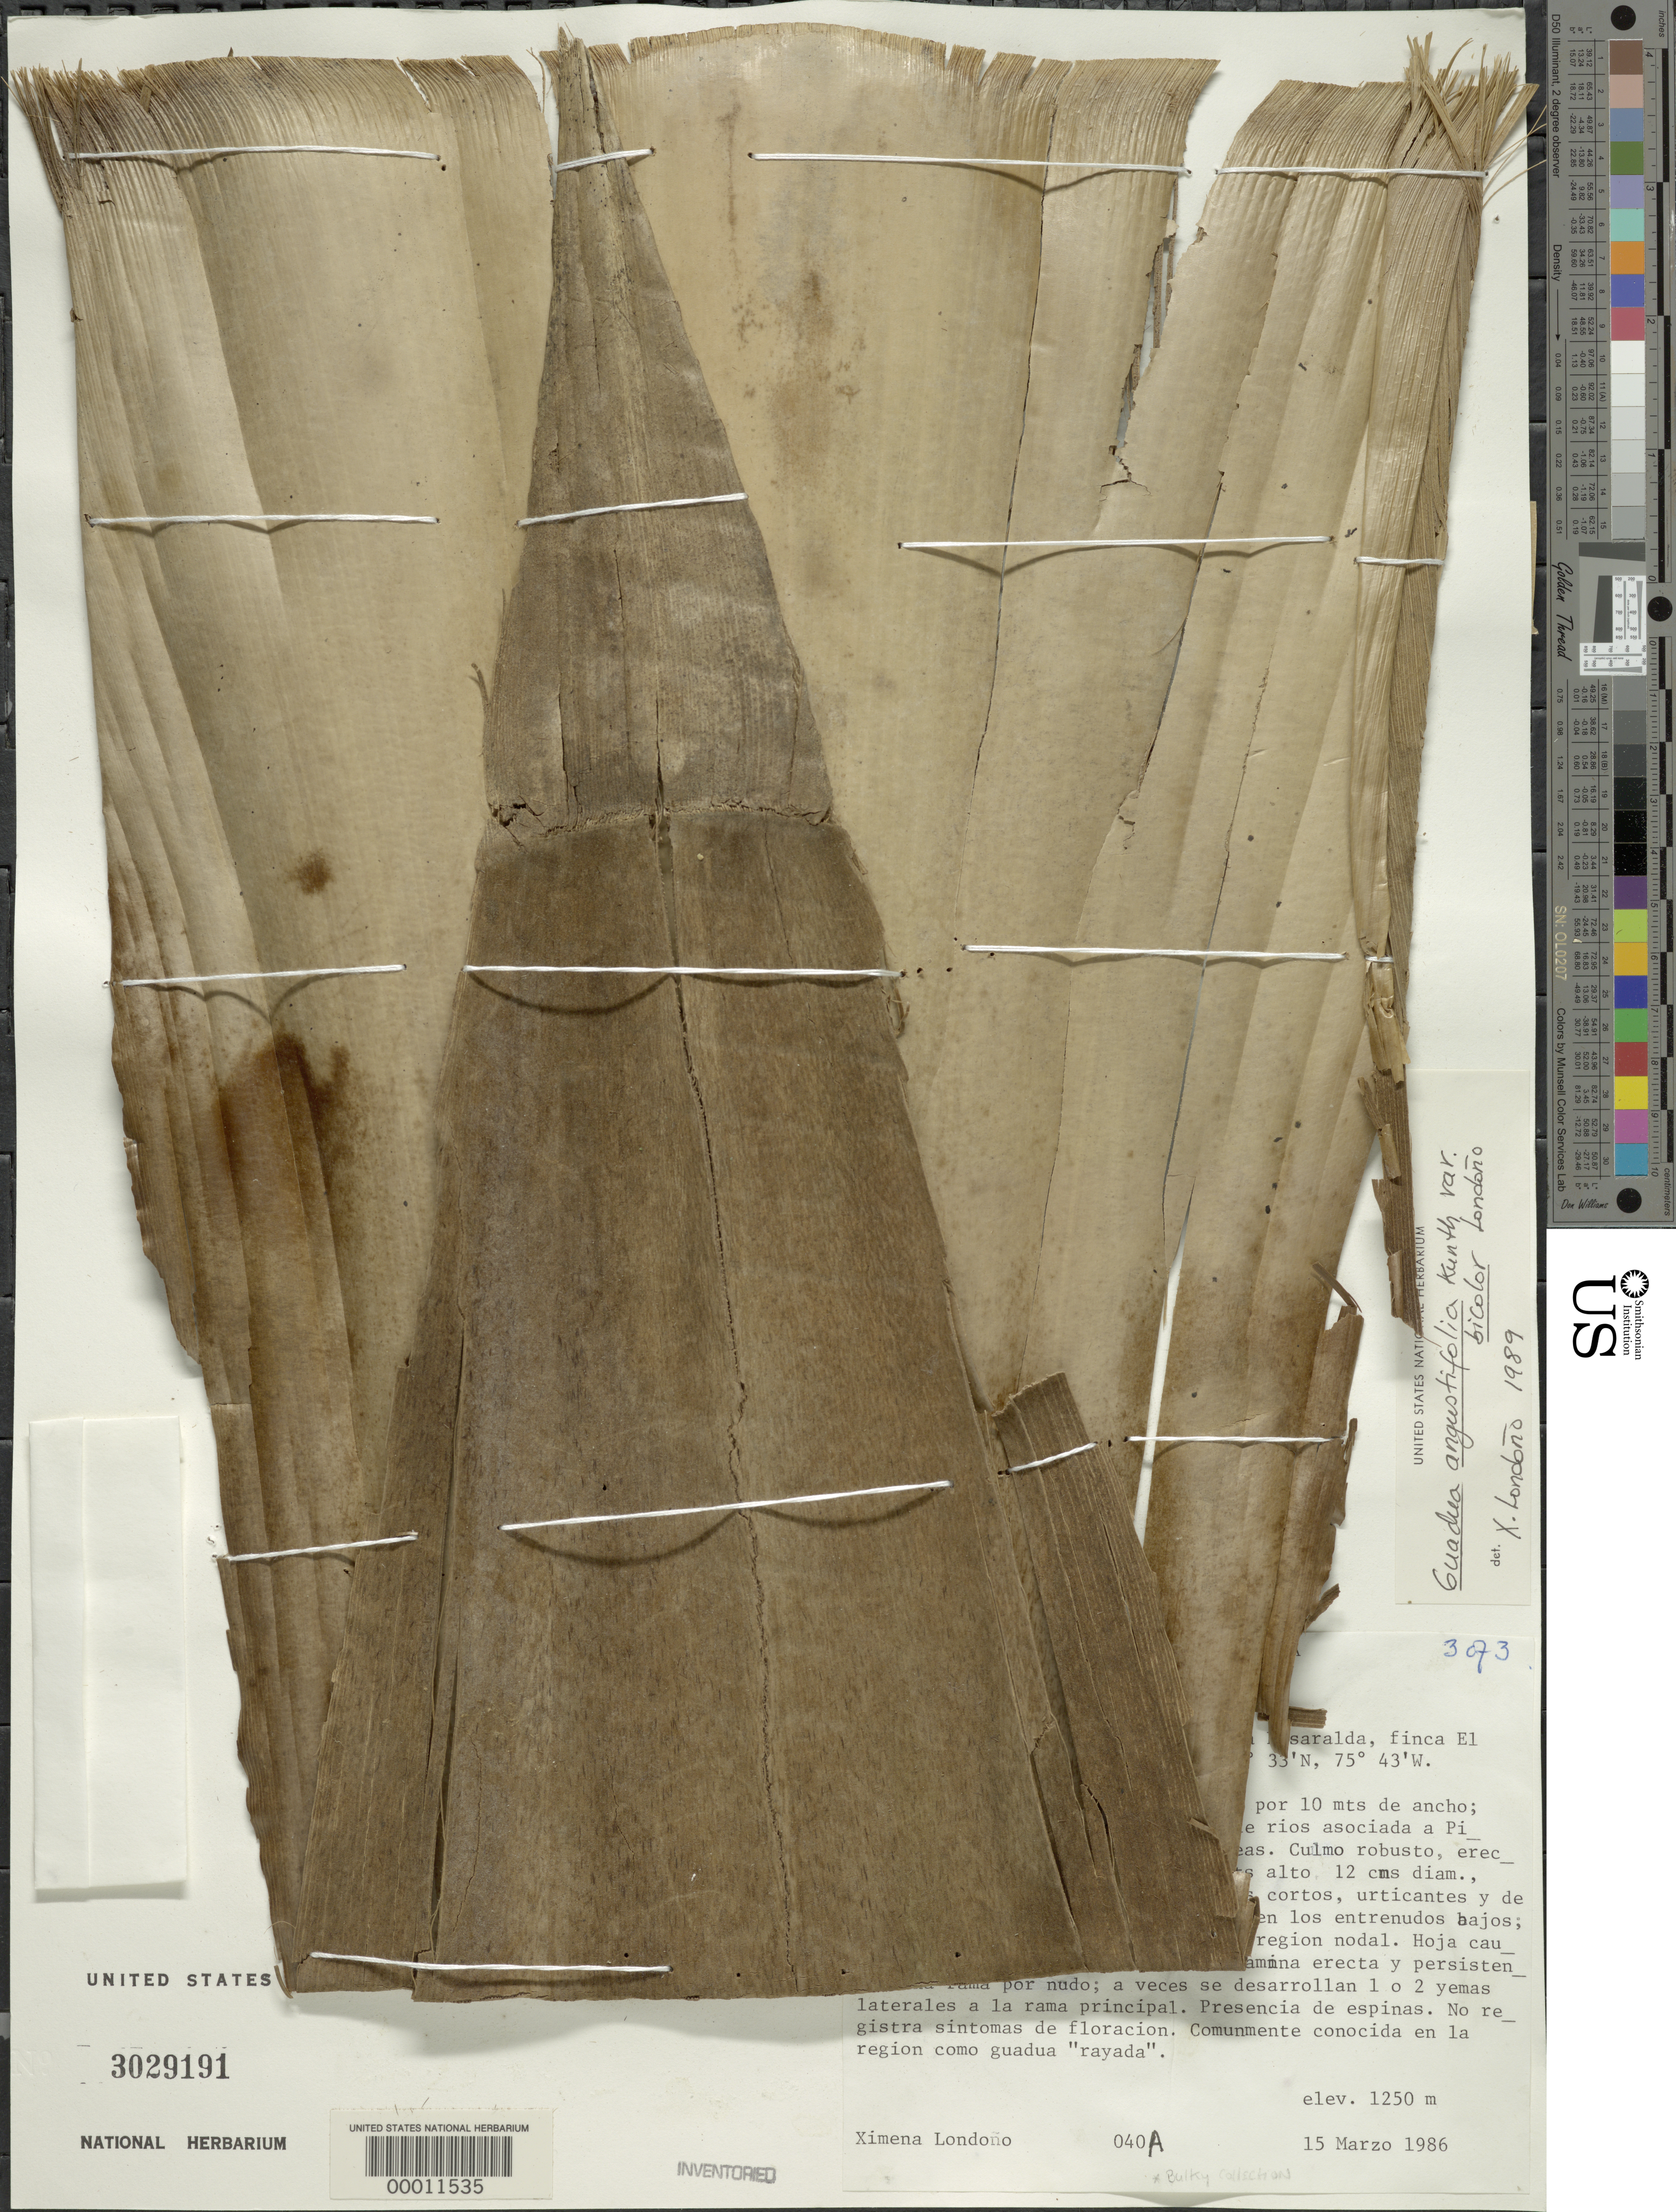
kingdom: Plantae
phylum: Tracheophyta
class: Liliopsida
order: Poales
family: Poaceae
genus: Guadua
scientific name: Guadua angustifolia var. bicolor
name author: Londoño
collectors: X. Londoño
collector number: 86-040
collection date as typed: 15 Mar 1986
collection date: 1986-03-15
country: Colombia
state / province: Quindío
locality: Risaralda route, Finca el Socorro, at edge of Rio Espejo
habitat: Edge of rivers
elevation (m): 1250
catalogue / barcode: US 3029191